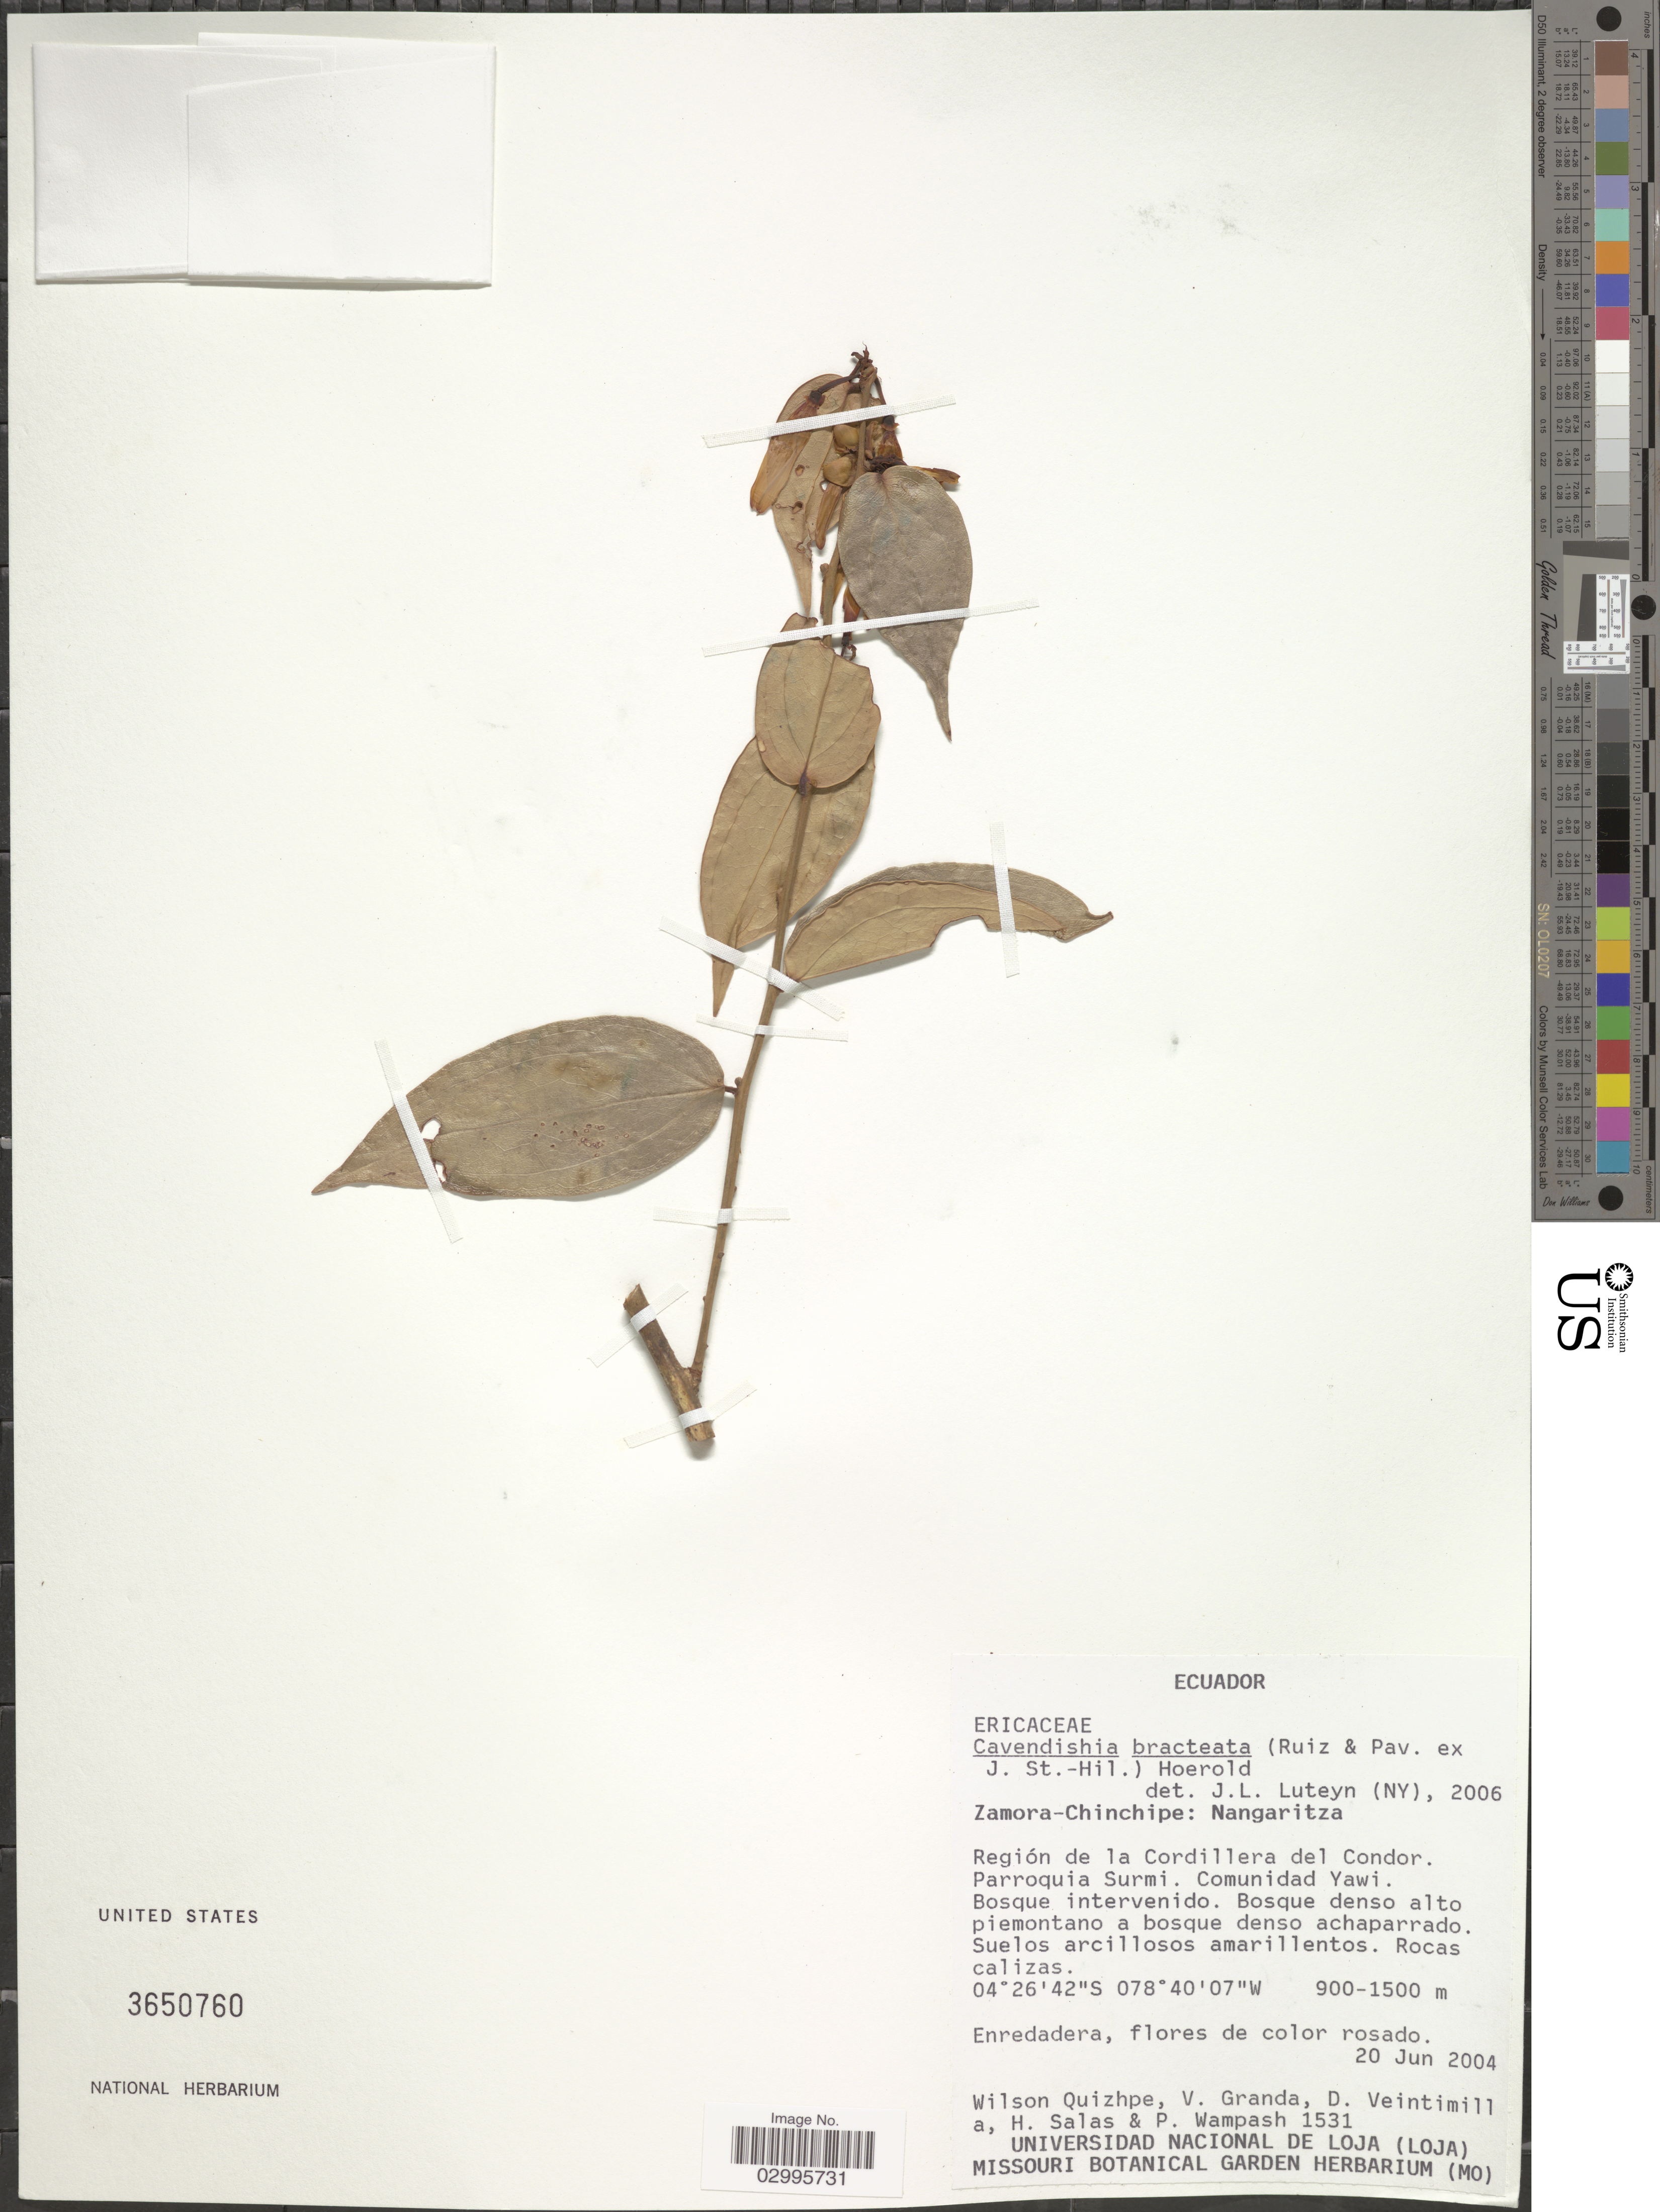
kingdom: Plantae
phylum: Tracheophyta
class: Magnoliopsida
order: Ericales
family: Ericaceae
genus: Cavendishia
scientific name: Cavendishia bracteata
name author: (Ruiz & Pav. ex J. St.-Hil.) Hoerold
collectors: W. Quizhpe, V. Granda, D. Veintimilla, H. Salas & P. Wampash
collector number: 1531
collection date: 2004-06-20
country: Ecuador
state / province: Zamora-Chinchipe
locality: Nangaritza. Región de la Cordillera del Condor. Parroquia Surmi. Comunidad Yawi.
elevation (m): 900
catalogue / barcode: US 3650760